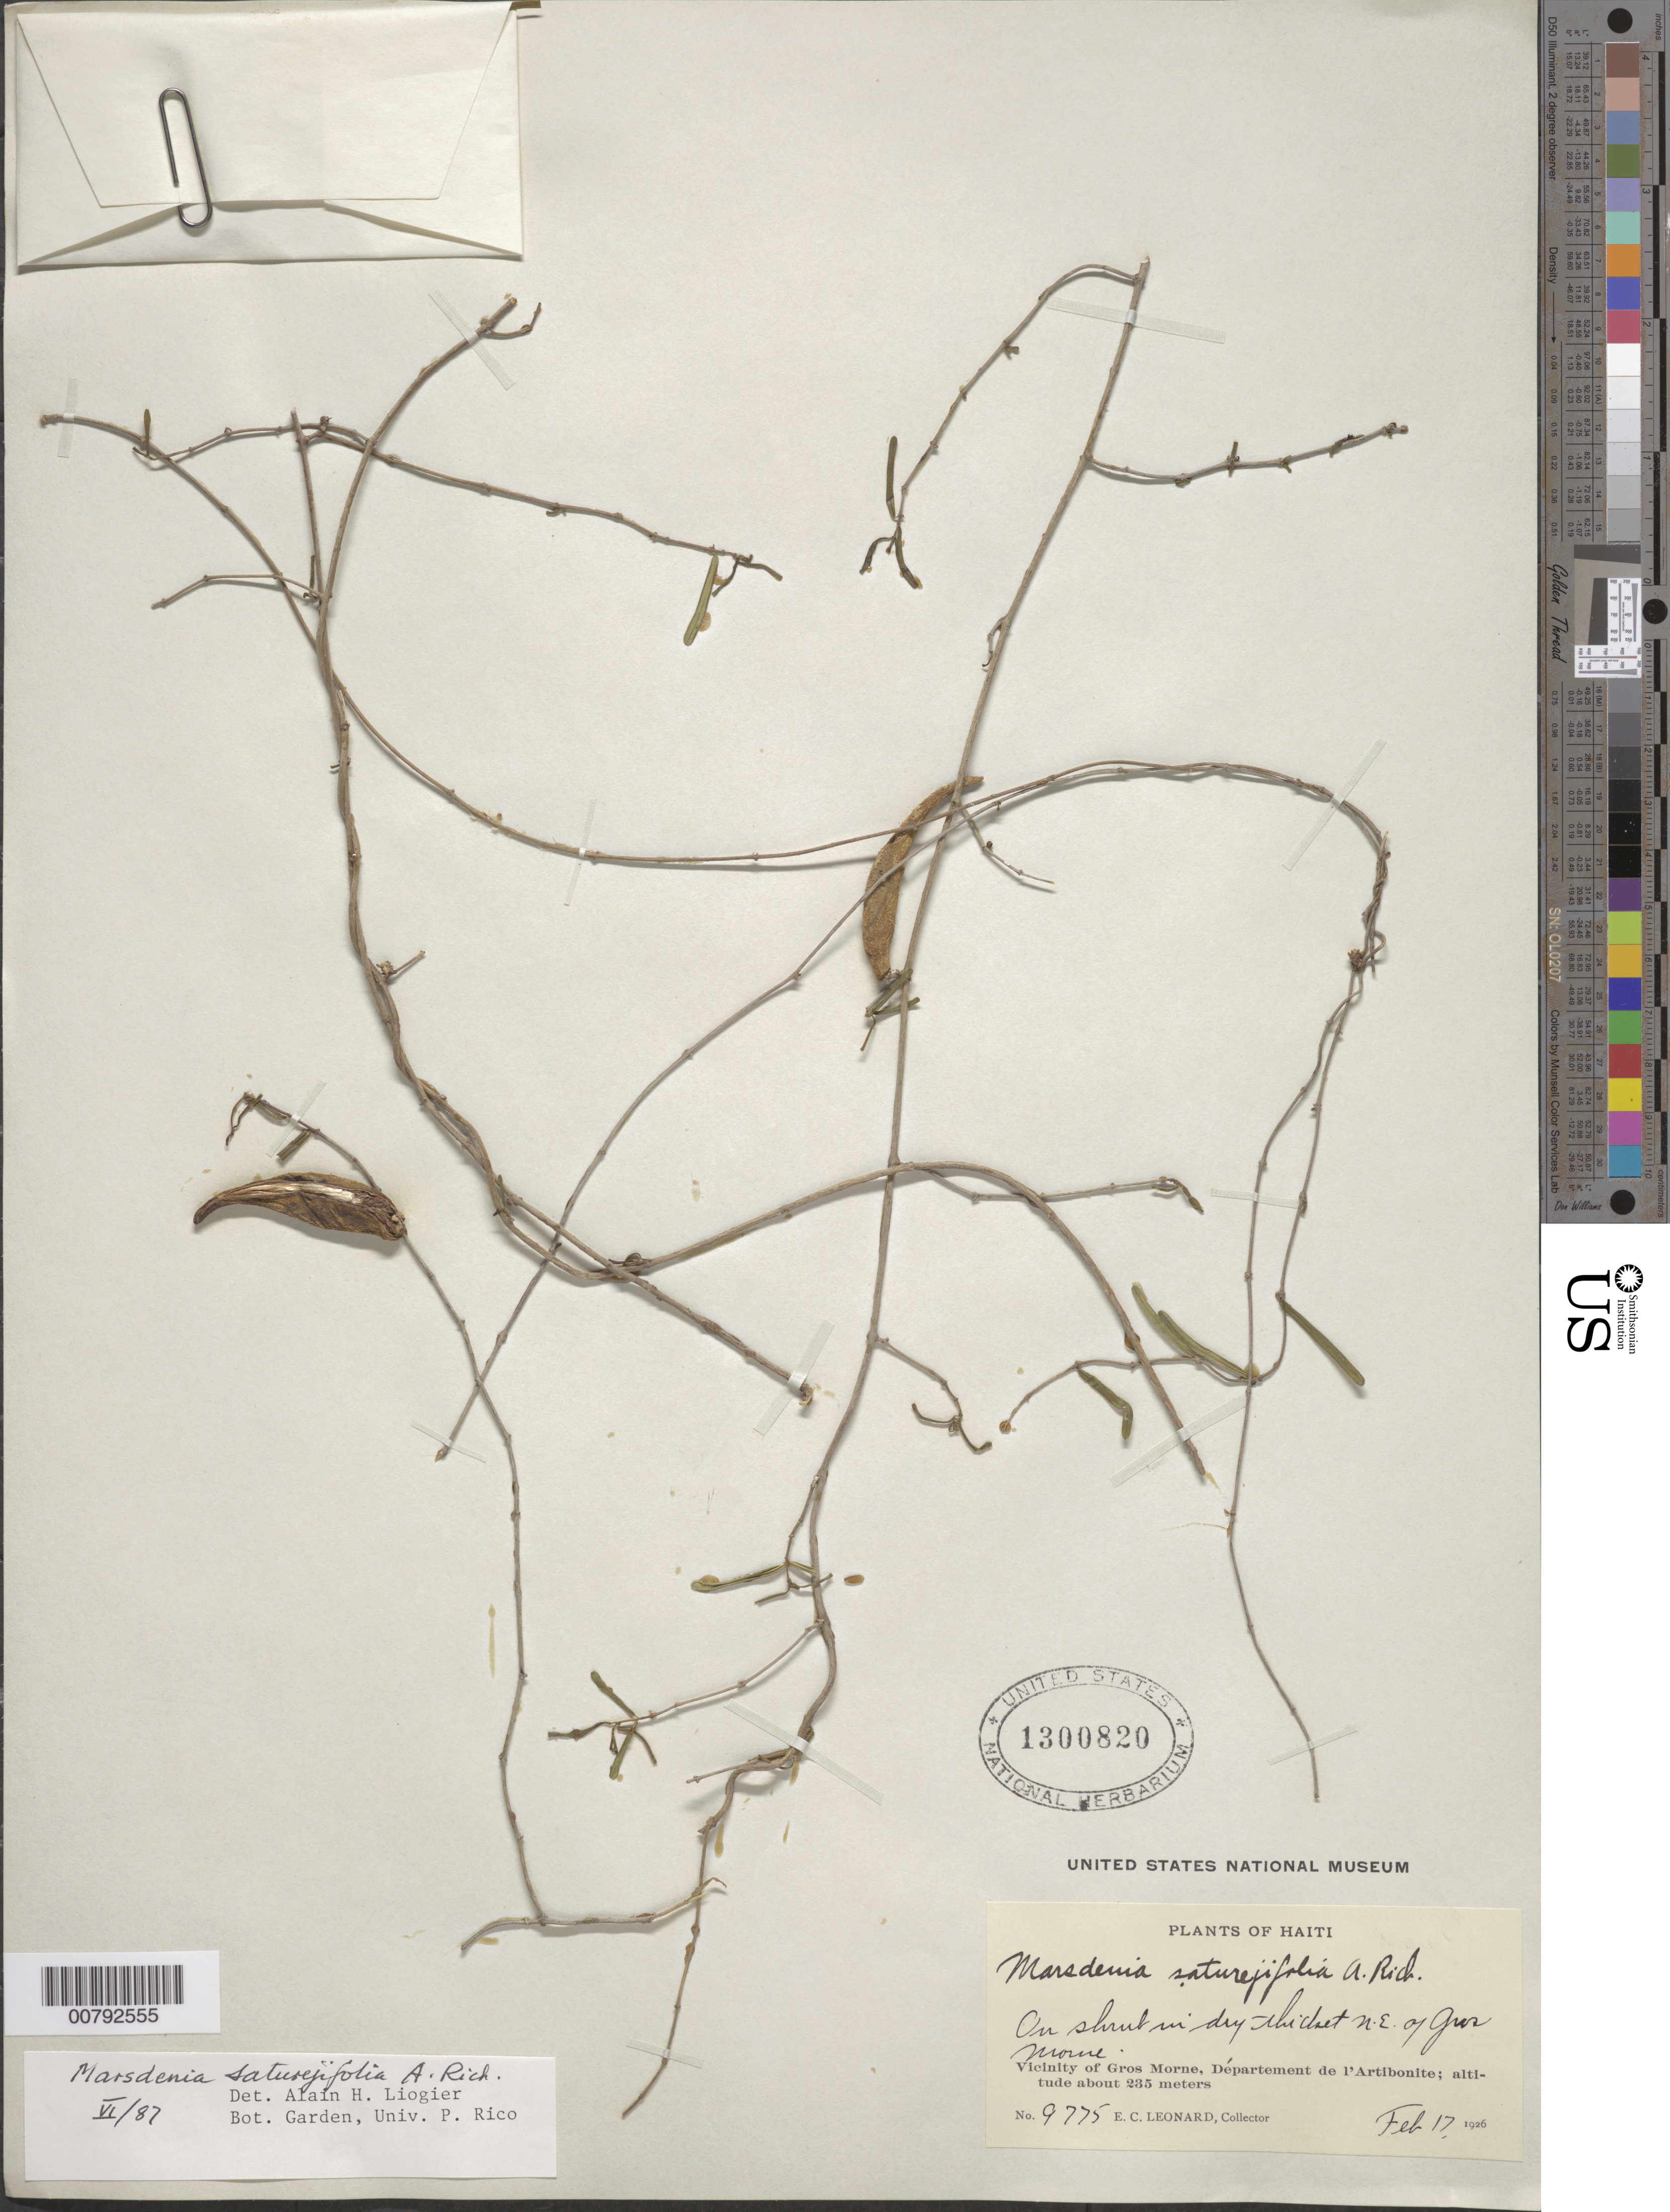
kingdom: Plantae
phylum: Tracheophyta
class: Magnoliopsida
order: Gentianales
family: Apocynaceae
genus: Marsdenia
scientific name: Marsdenia saturejifolia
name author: A. Rich.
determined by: Liogier, Alain H.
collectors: E. C. Leonard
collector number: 9775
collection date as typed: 17 Feb 1926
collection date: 1926-02-17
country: Haiti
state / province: Artibonite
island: Hispaniola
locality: Vicinity of Gros Morne, N.E. of Gros Morne.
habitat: On shrub in dry thicket.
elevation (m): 235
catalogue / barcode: US 1300820